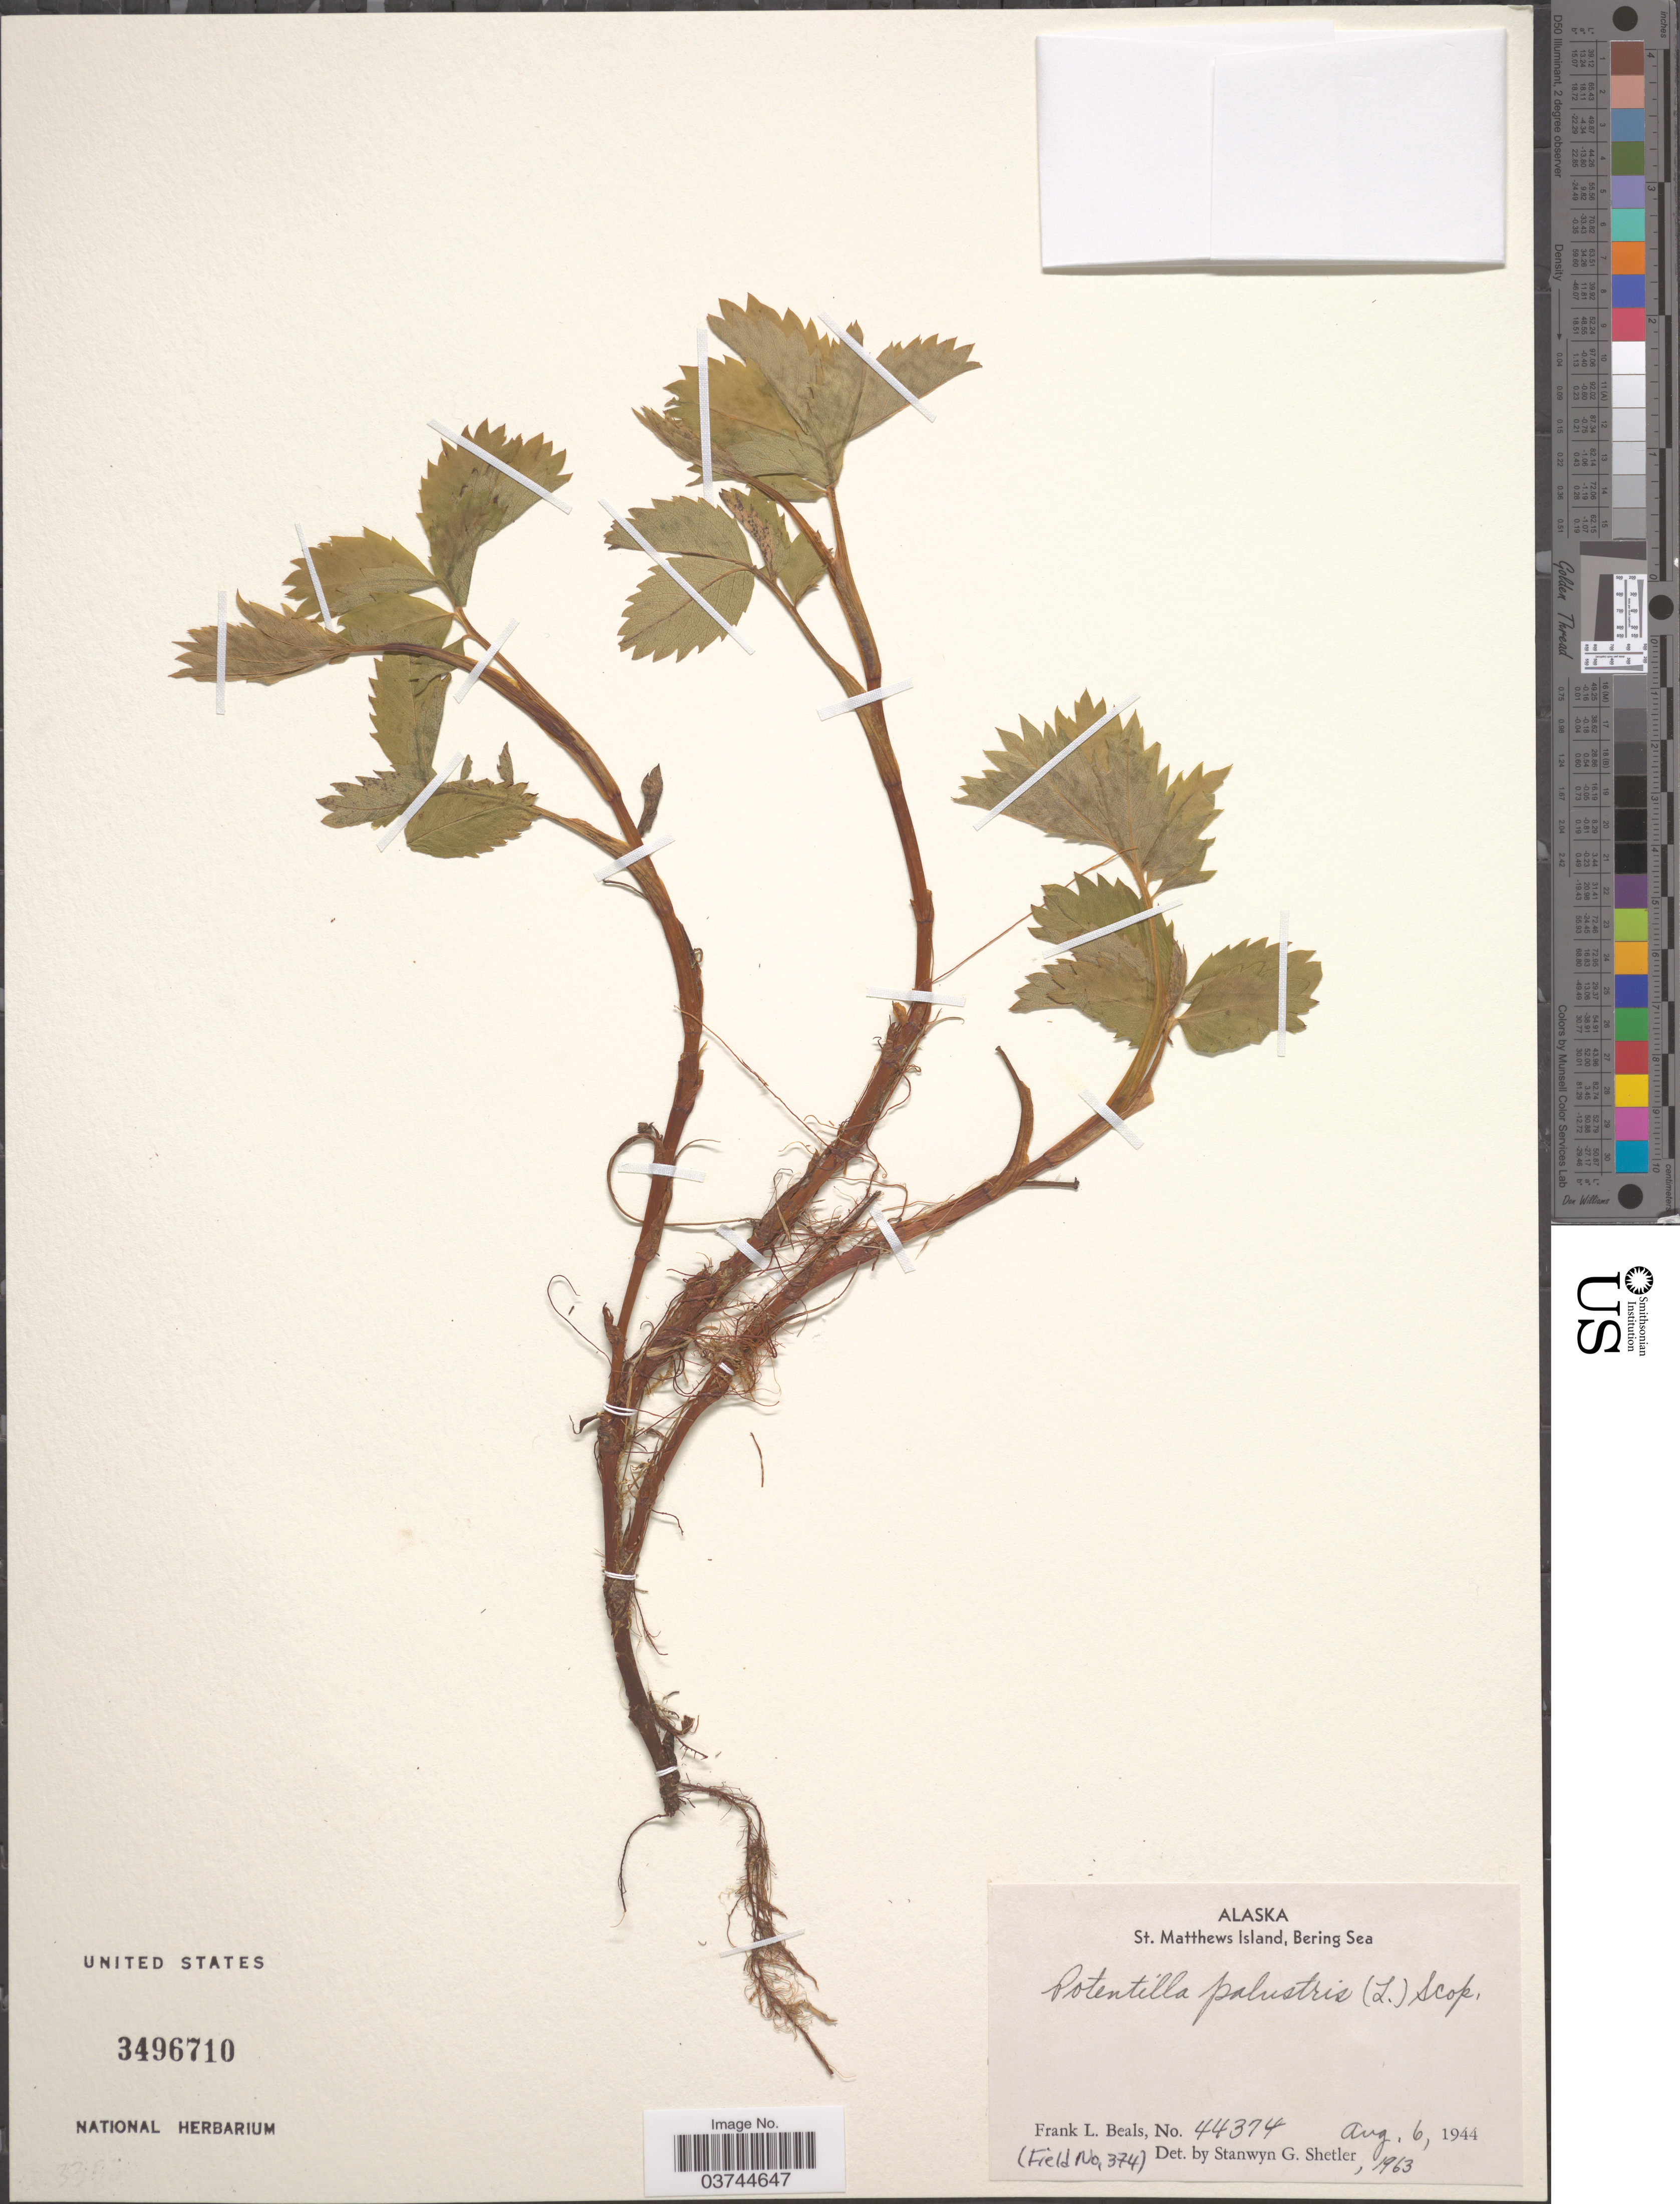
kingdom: Plantae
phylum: Tracheophyta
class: Magnoliopsida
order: Rosales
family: Rosaceae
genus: Comarum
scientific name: Comarum palustre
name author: L.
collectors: F. Beals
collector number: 44374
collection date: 1944-08-06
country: United States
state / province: Alaska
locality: St. Matthews Island, Bering Sea.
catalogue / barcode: US 3496710